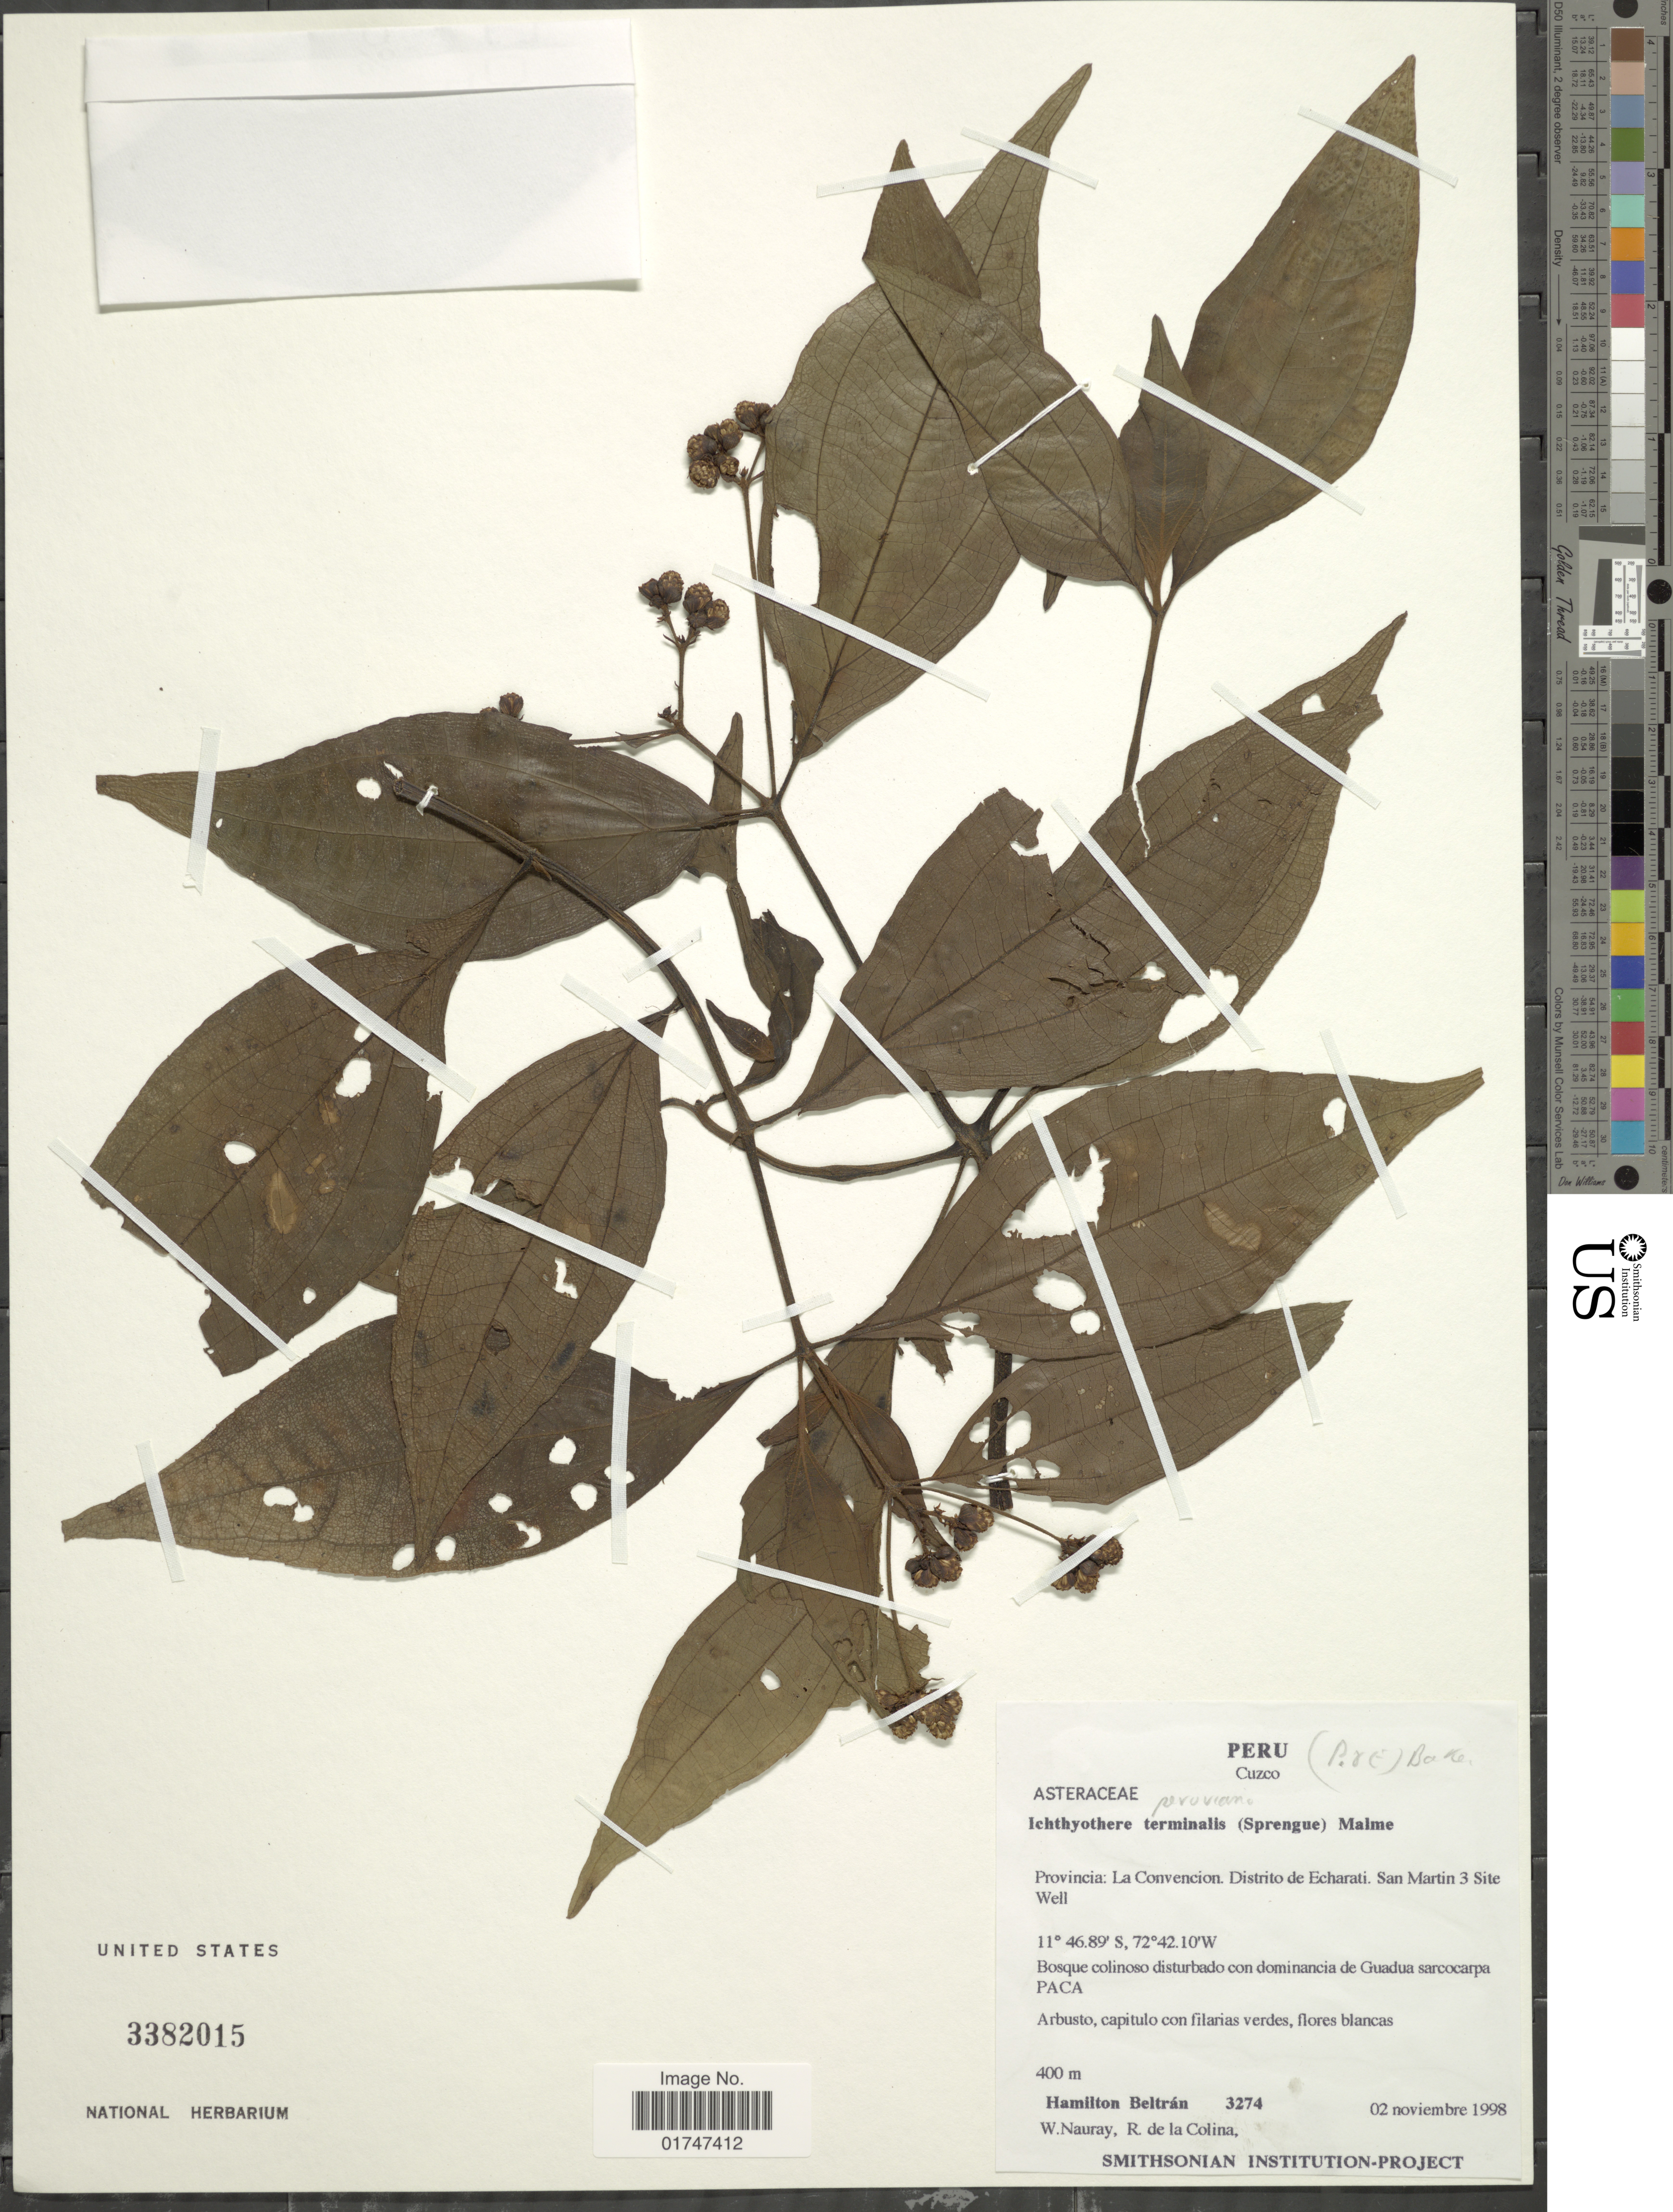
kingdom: Plantae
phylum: Tracheophyta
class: Magnoliopsida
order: Asterales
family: Asteraceae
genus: Ichthyothere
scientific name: Ichthyothere peruviana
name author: Baker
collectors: H. Beltran, W. Nauray & R. Colina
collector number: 3274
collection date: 1998-11-02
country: Peru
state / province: Cusco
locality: Provincia: La Convencion. Distrito de Echarati. San Martin 3 Site Well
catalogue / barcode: US 3382015